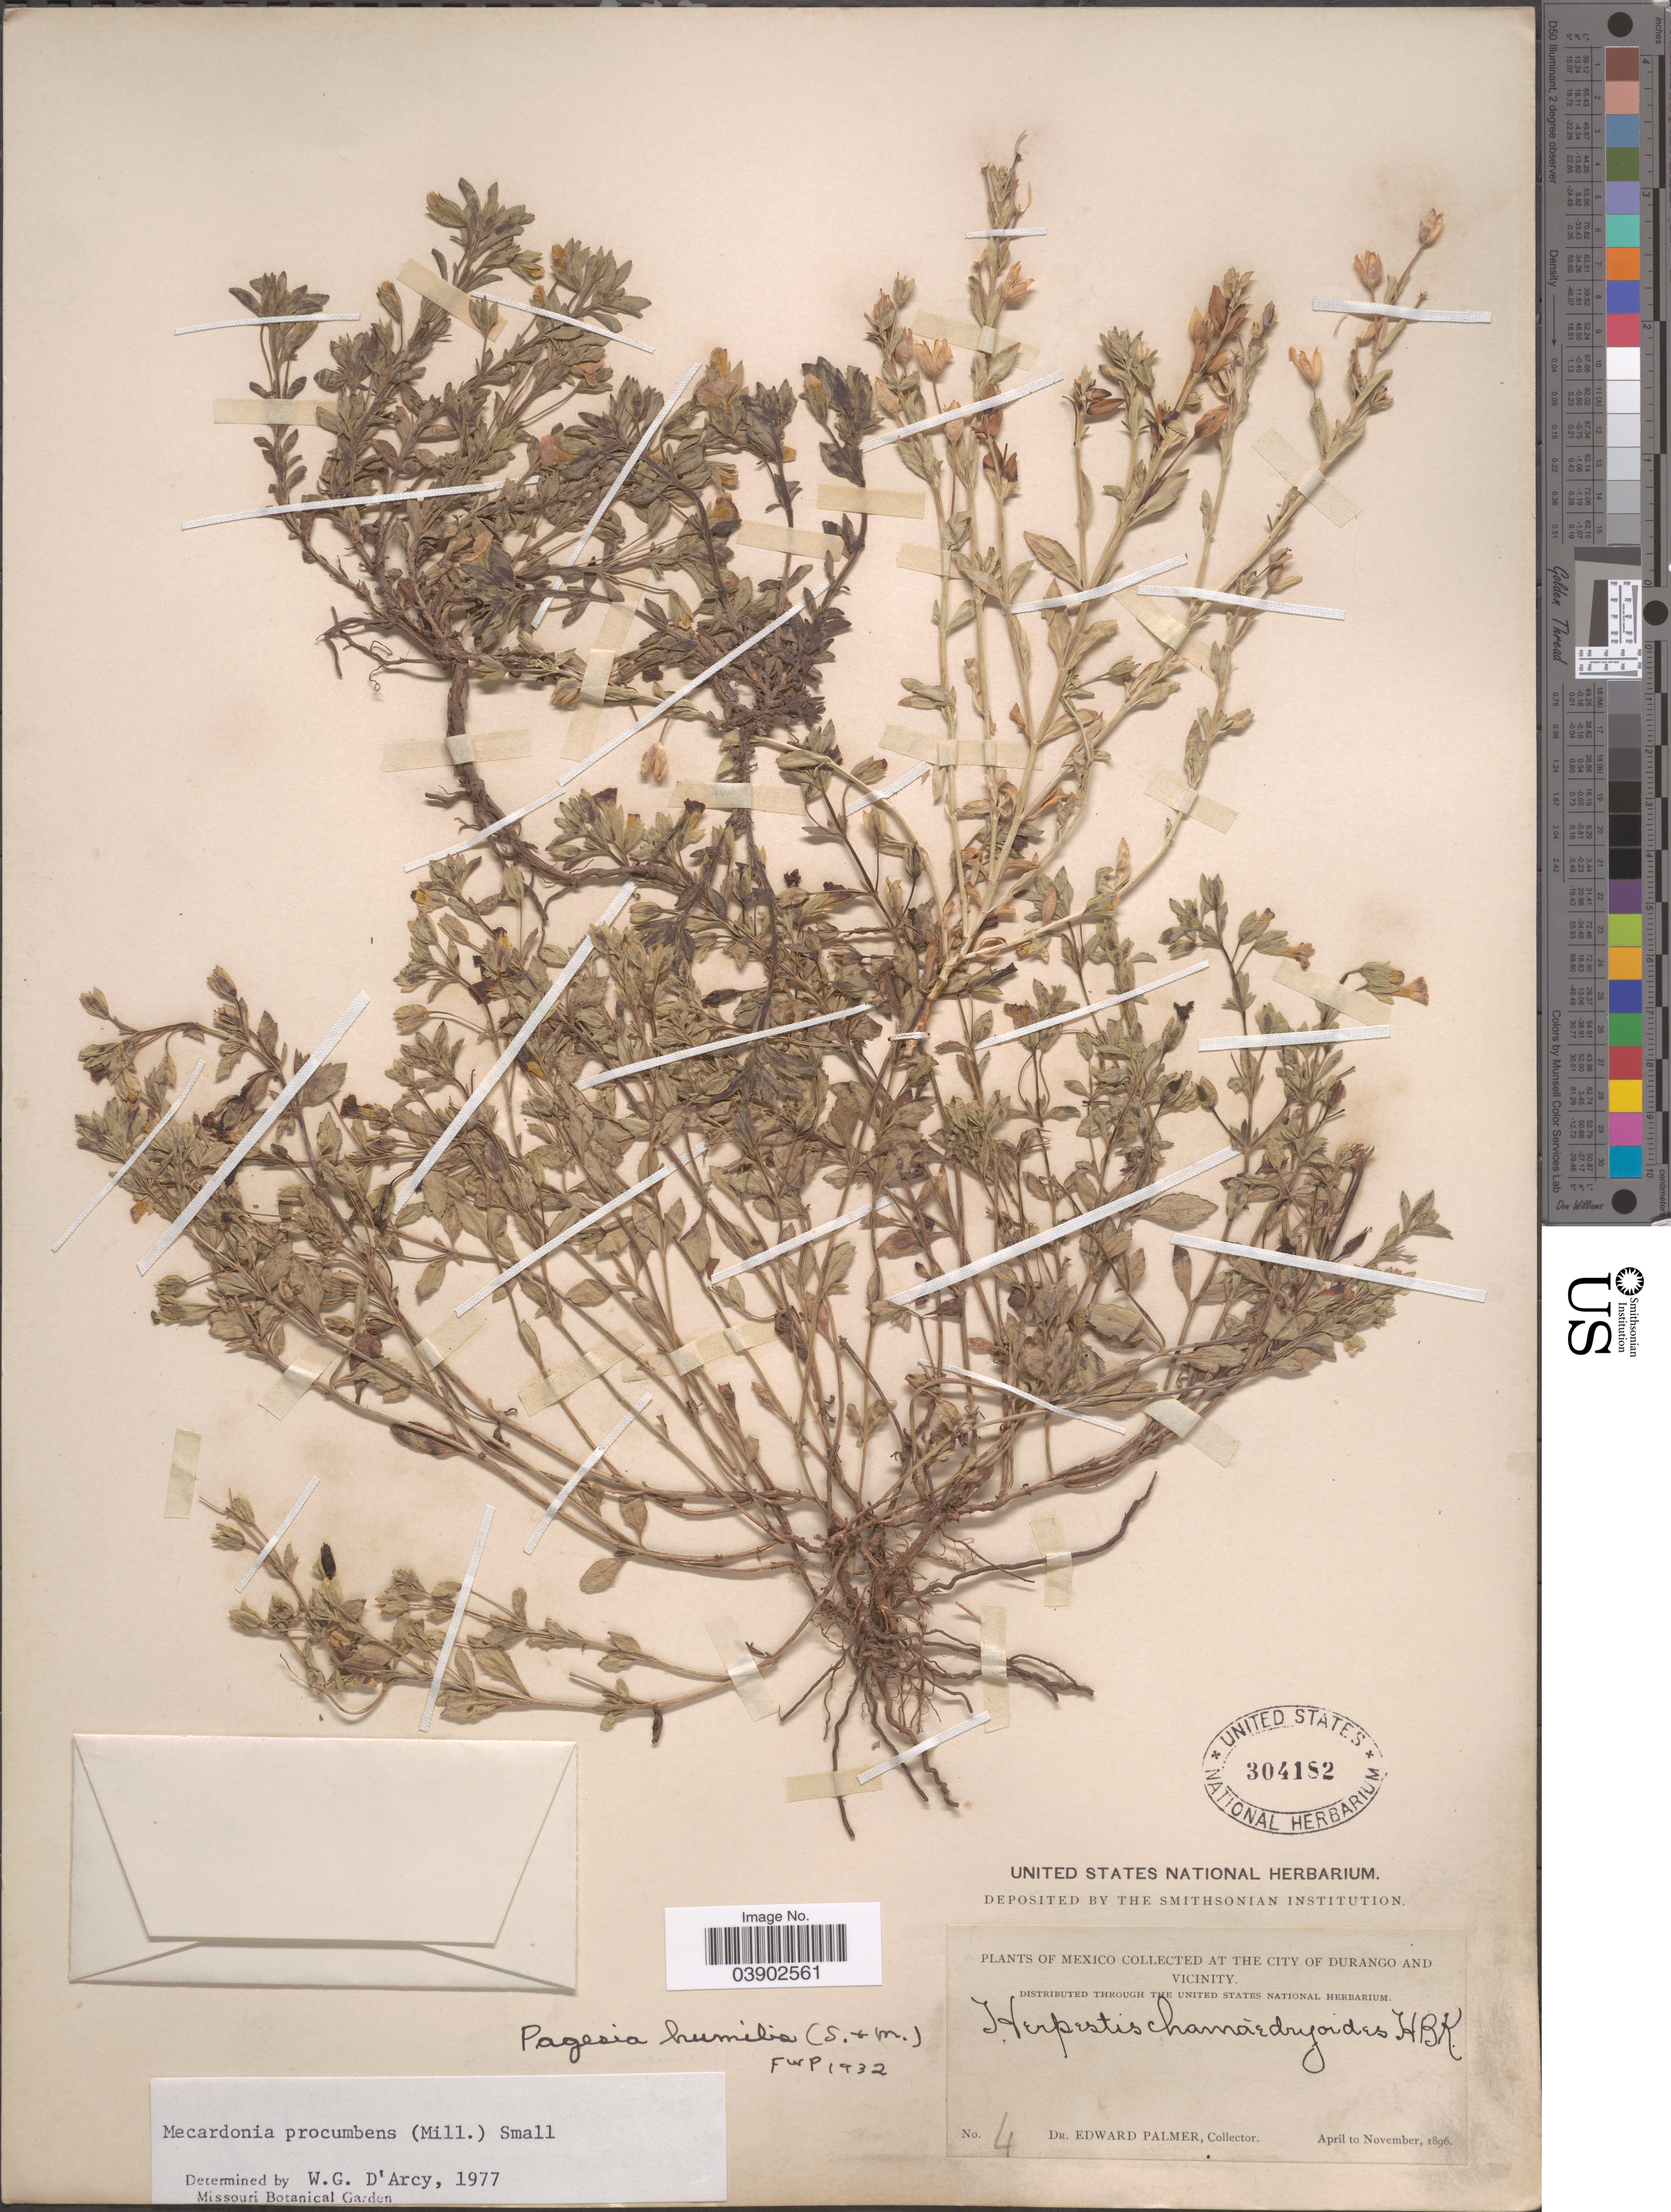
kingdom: Plantae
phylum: Tracheophyta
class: Magnoliopsida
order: Lamiales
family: Plantaginaceae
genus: Mecardonia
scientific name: Mecardonia procumbens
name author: (Mill.) Small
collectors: E. Palmer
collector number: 4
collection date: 1896-04/1896-11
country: Mexico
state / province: Durango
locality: City of Durango and vicinity.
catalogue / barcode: US 304182